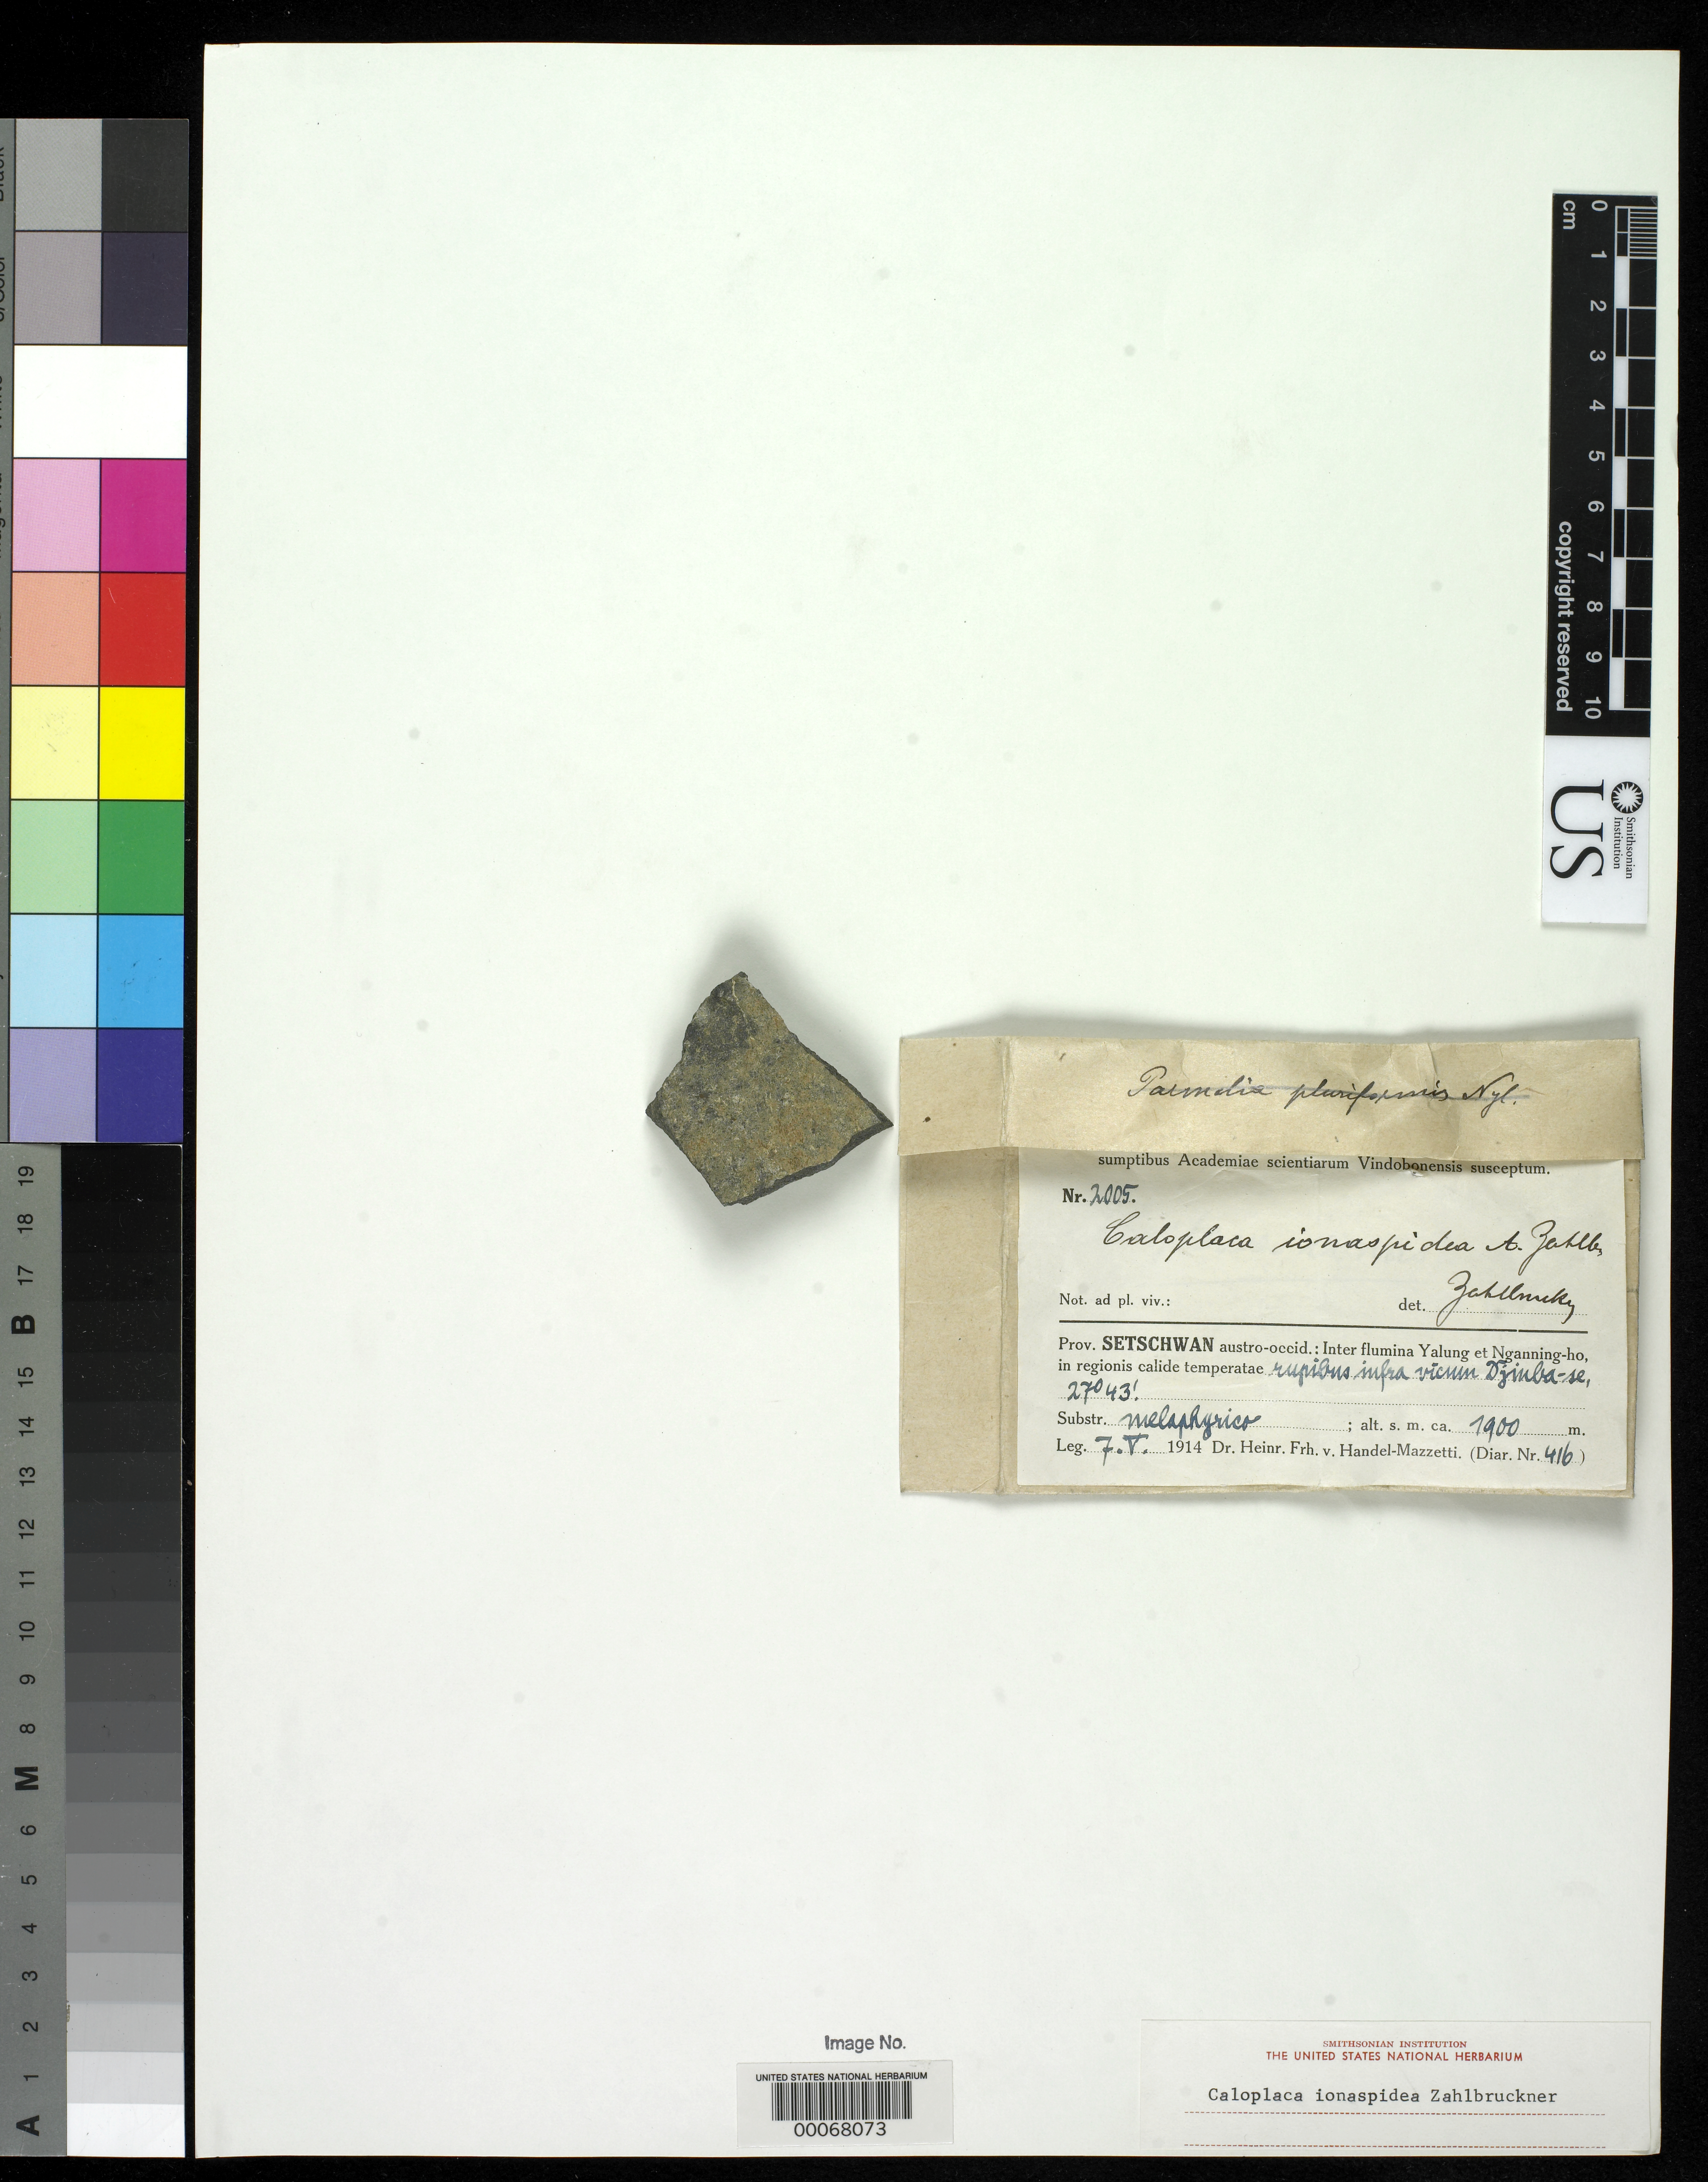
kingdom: Fungi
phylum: Ascomycota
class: Lecanoromycetes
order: Teloschistales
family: Teloschistaceae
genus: Caloplaca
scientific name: Caloplaca ionaspidea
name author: Zahlbr. in Hand.-Mazz.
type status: Isotype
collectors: H. Handel-Mazzetti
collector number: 2005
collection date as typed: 07 May 1914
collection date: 1914-05-07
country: China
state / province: Sichuan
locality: Inter flumina Yalung & Nganning-ho, rupibus infra Vicum Djiuba-se 27043. [Between Yalung & Nganning-ho Rivers, cliff below village of Djiuba-se 27043.]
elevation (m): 1900